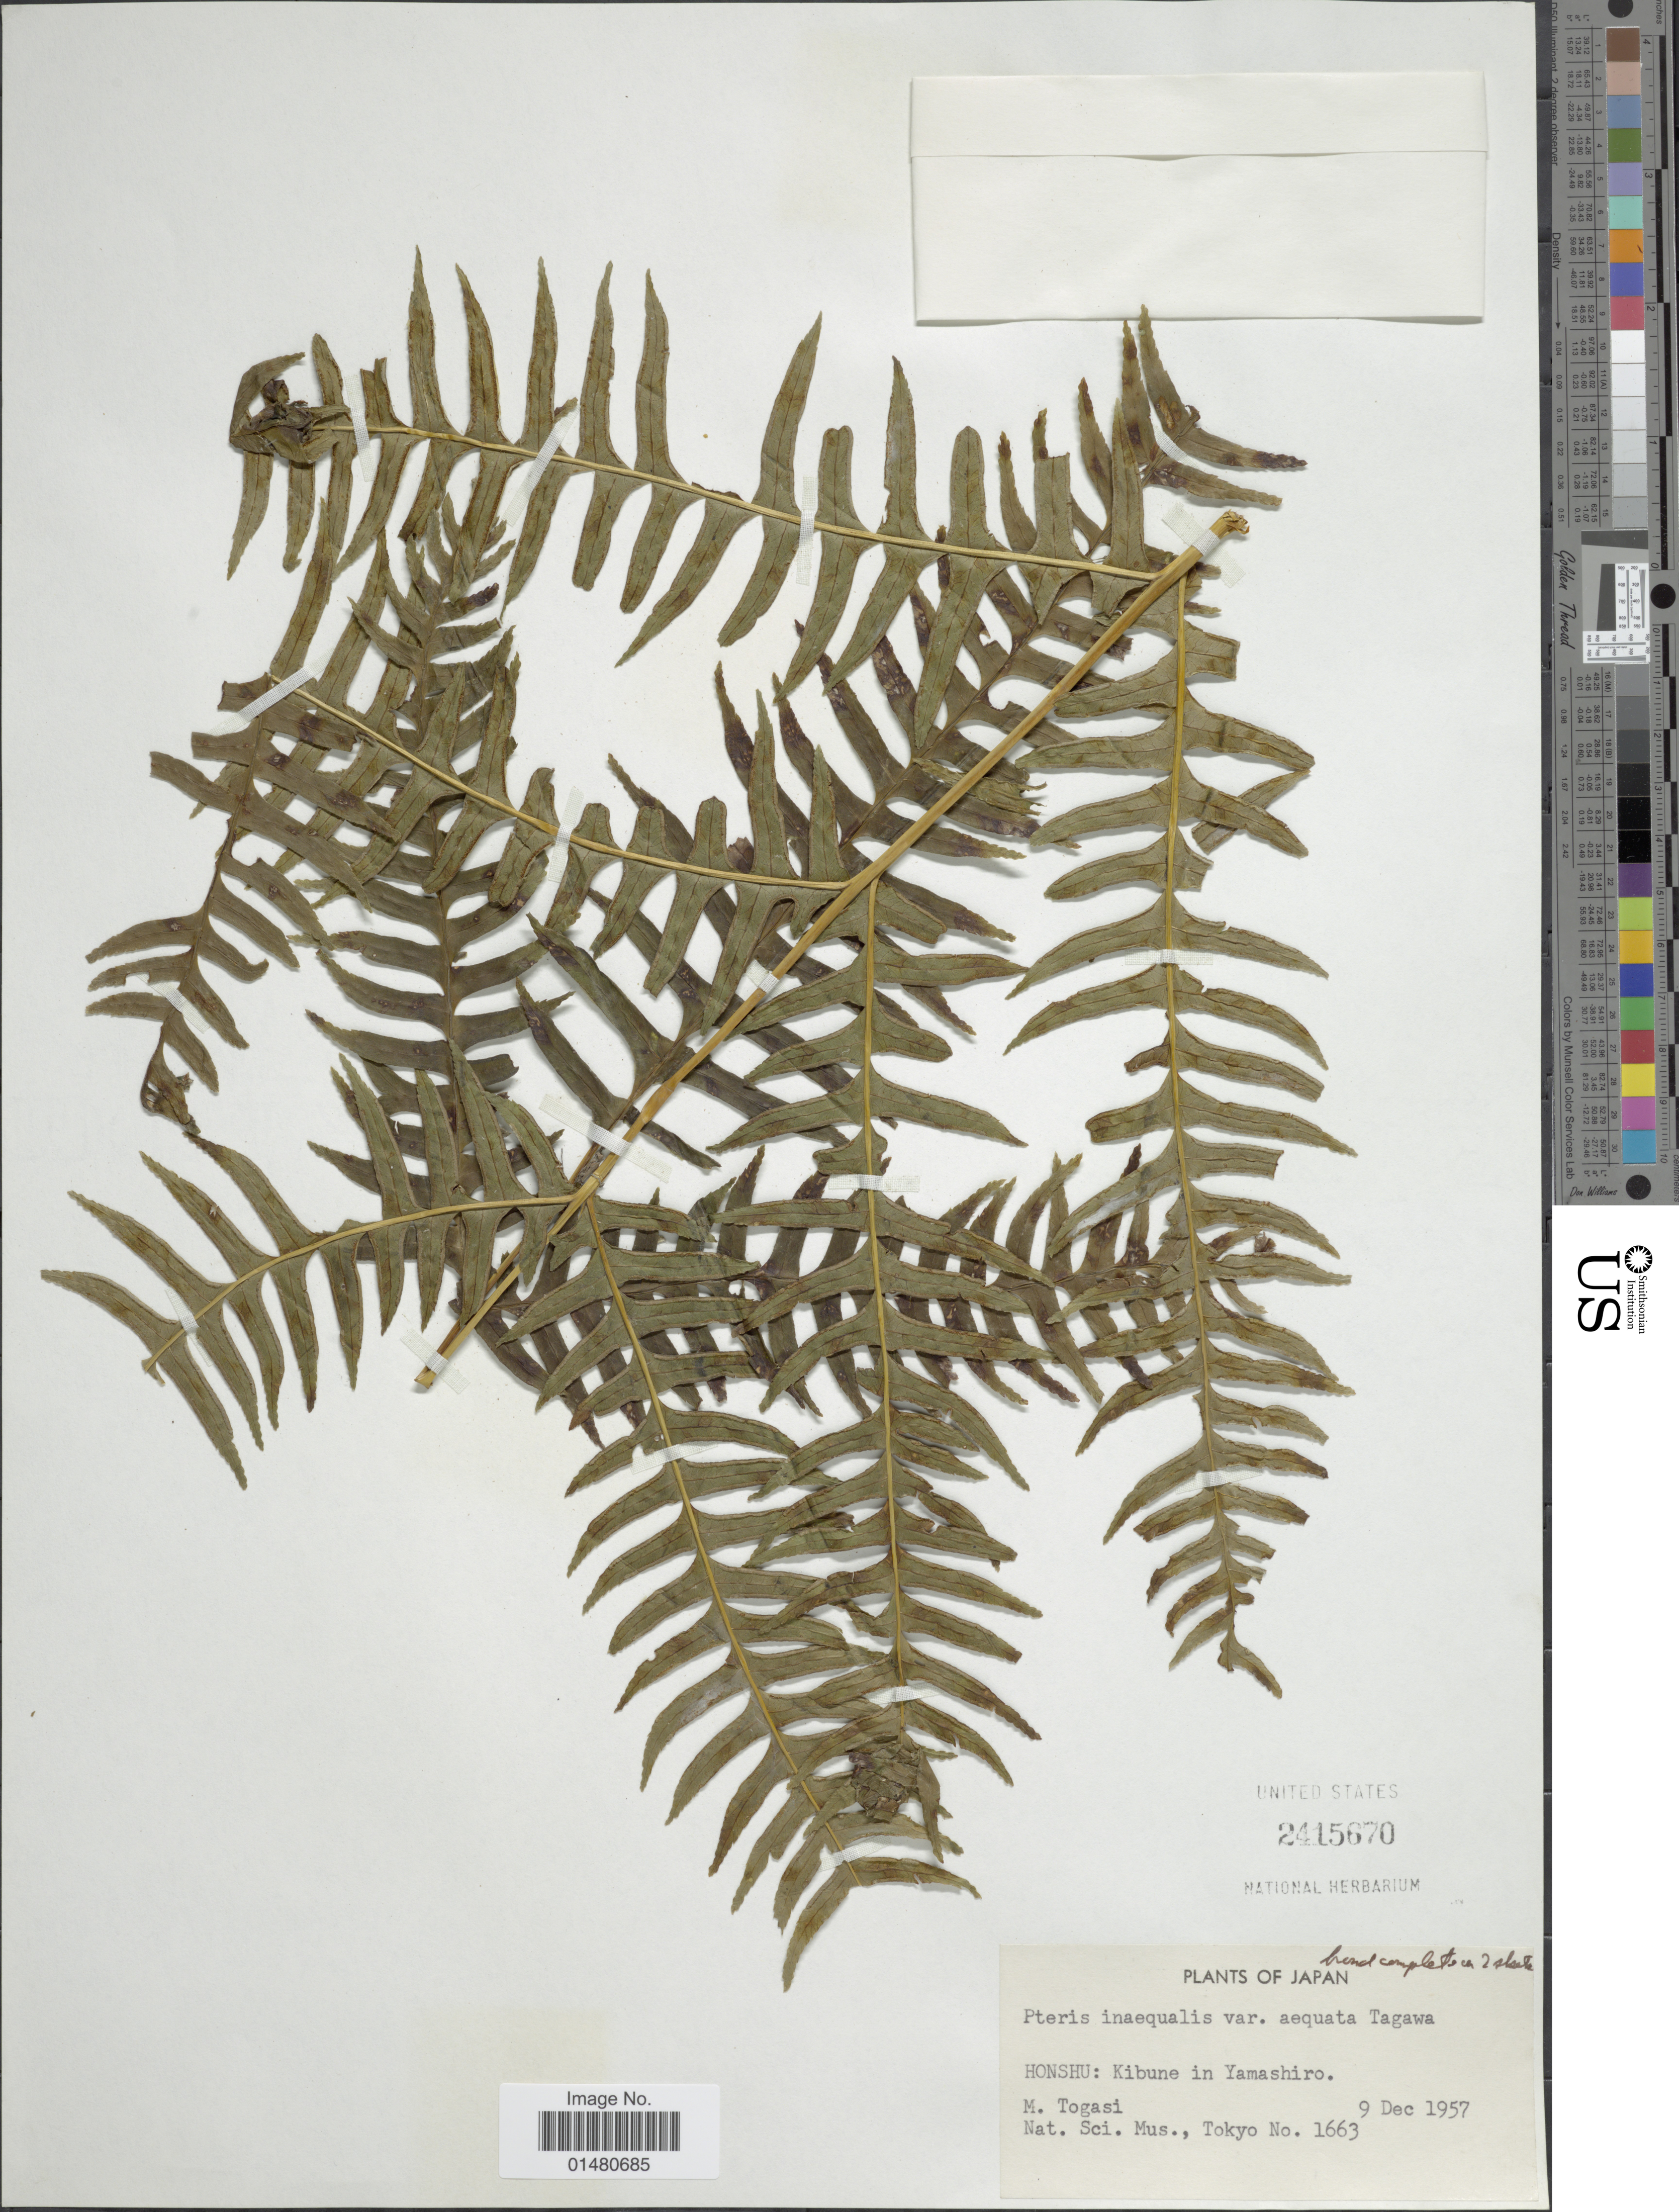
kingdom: Plantae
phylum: Tracheophyta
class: Polypodiopsida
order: Polypodiales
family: Pteridaceae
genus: Pteris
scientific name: Pteris inaequalis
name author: (Fée) Jenman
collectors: M. Togashi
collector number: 1663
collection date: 1957-12-09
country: Japan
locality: Honshu: Kibune in Yamashiro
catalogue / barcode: US 2415670